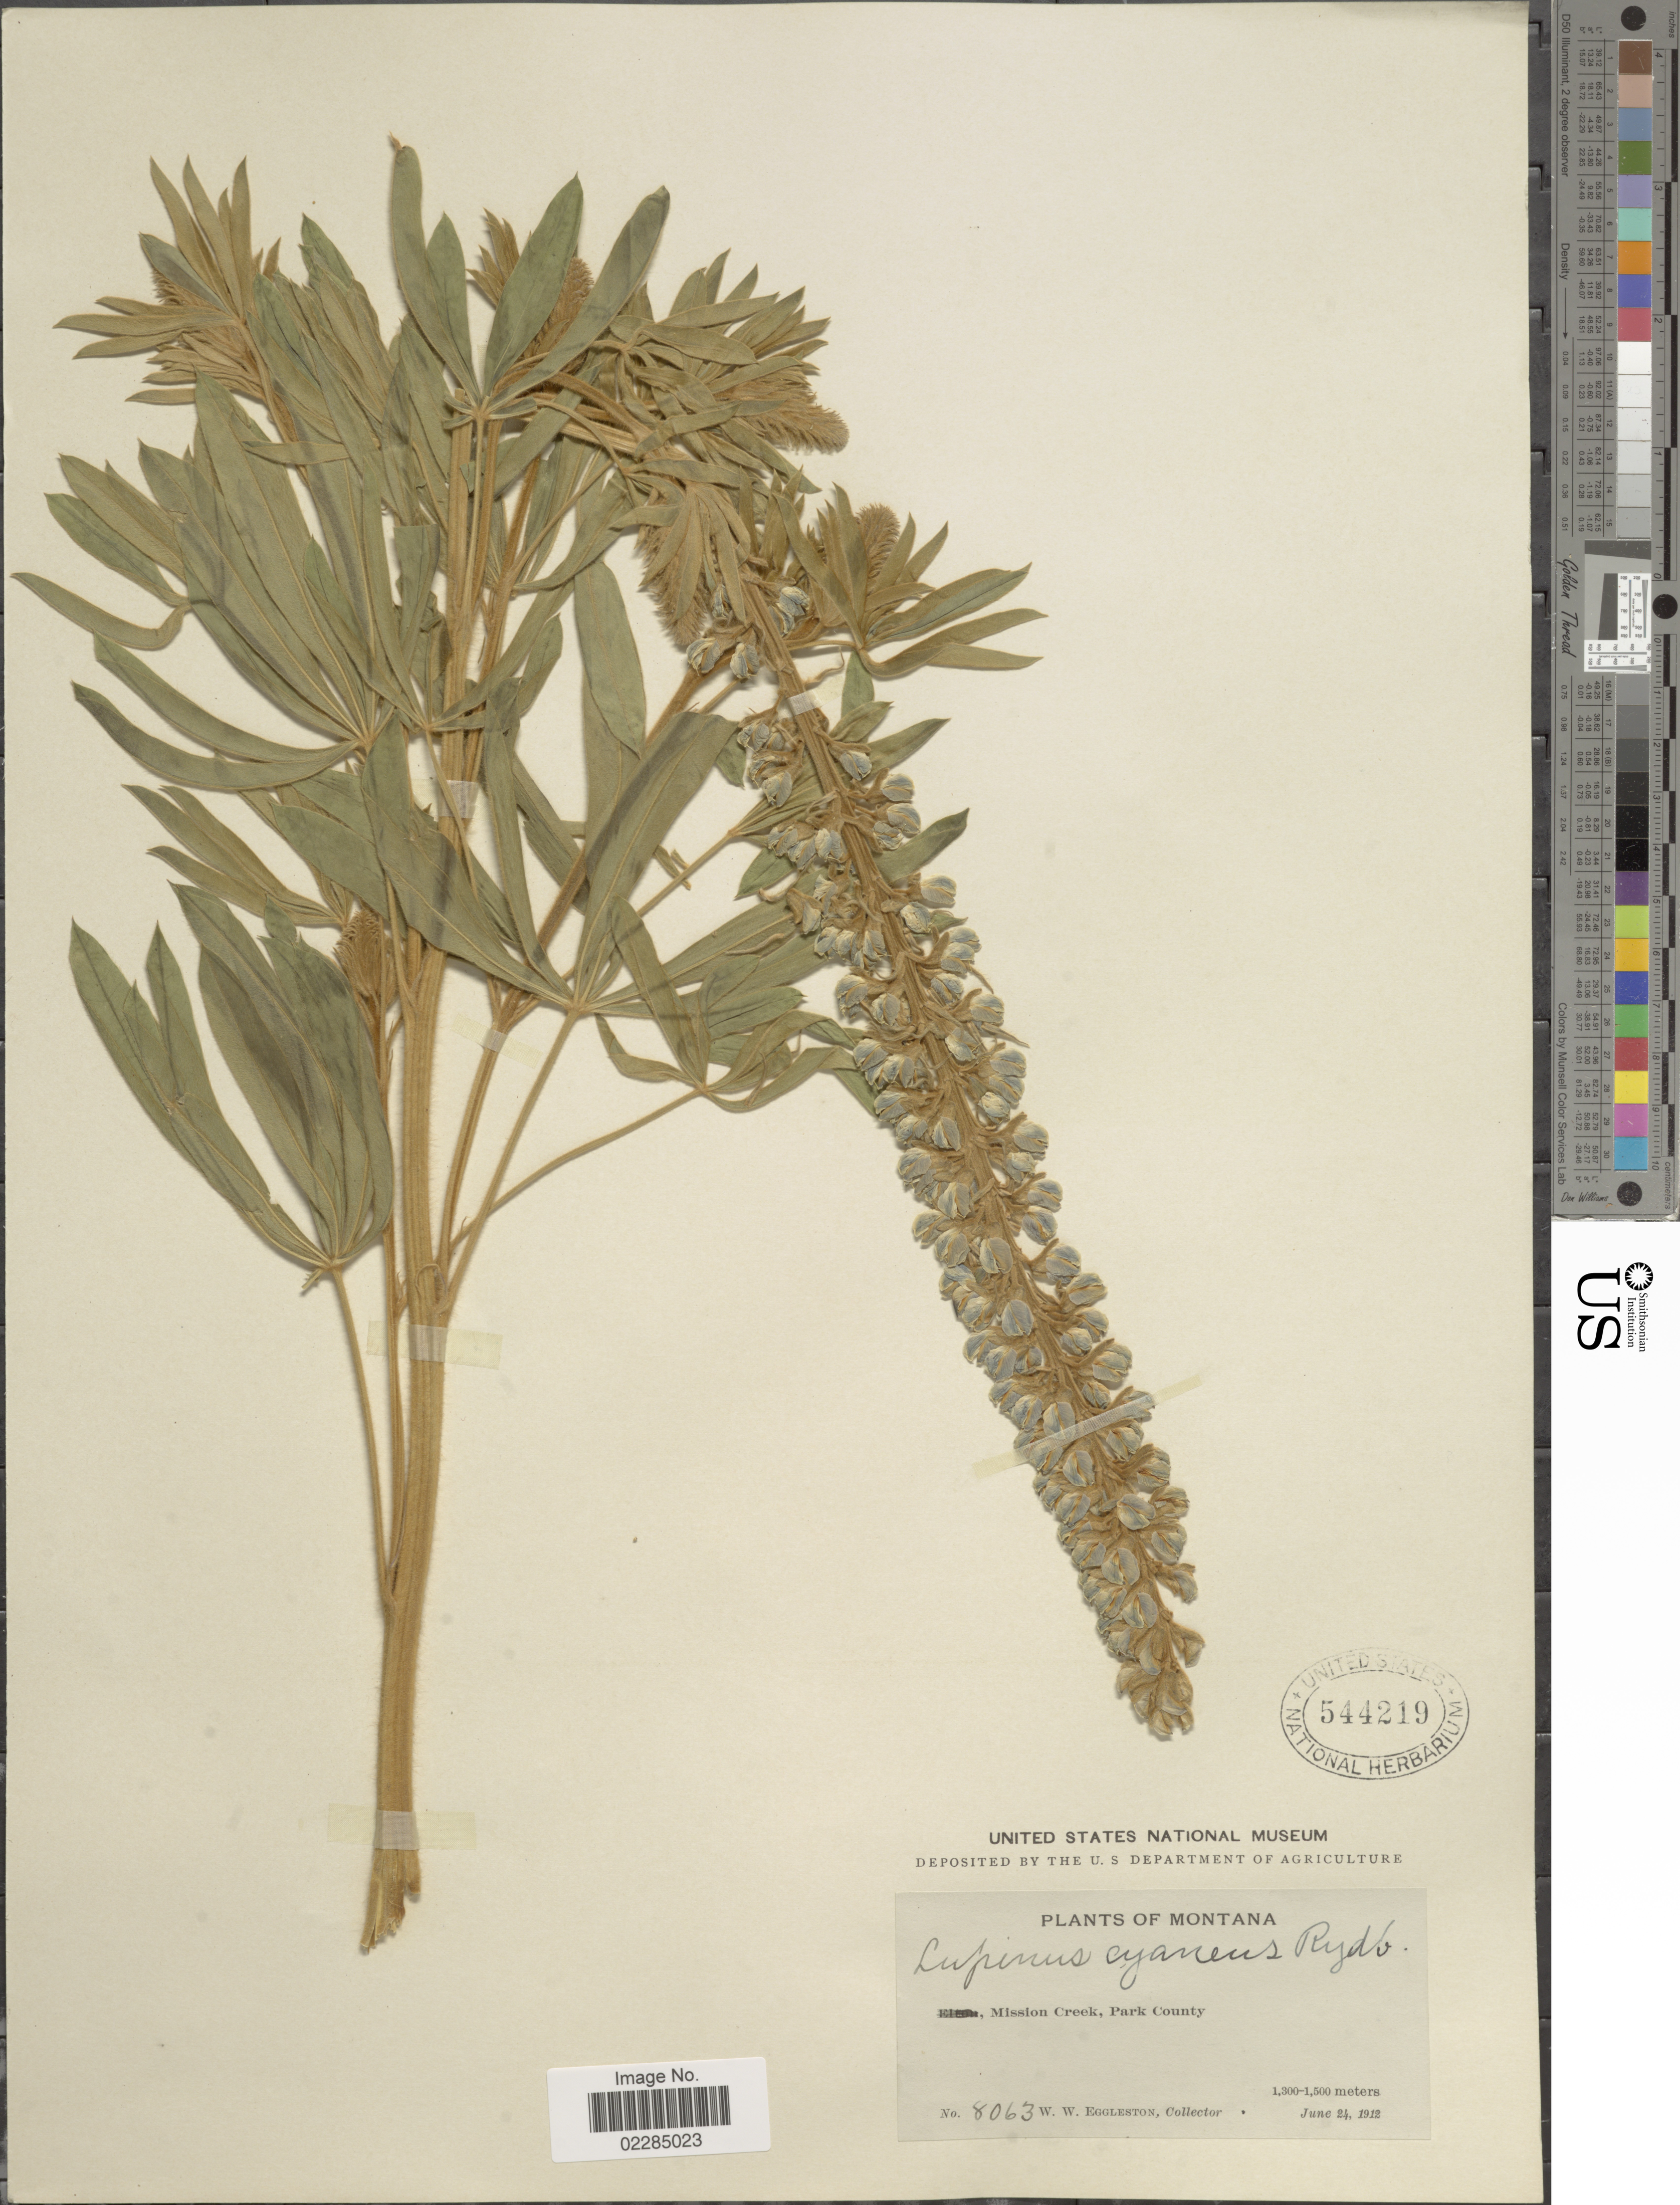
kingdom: Plantae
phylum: Tracheophyta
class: Magnoliopsida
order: Fabales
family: Fabaceae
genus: Lupinus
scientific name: Lupinus cyaneus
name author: Rydb.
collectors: W. W. Eggleston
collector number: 8063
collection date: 1912-06-24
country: United States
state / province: Montana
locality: Mission Creek, Park County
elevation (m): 1300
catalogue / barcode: US 544219